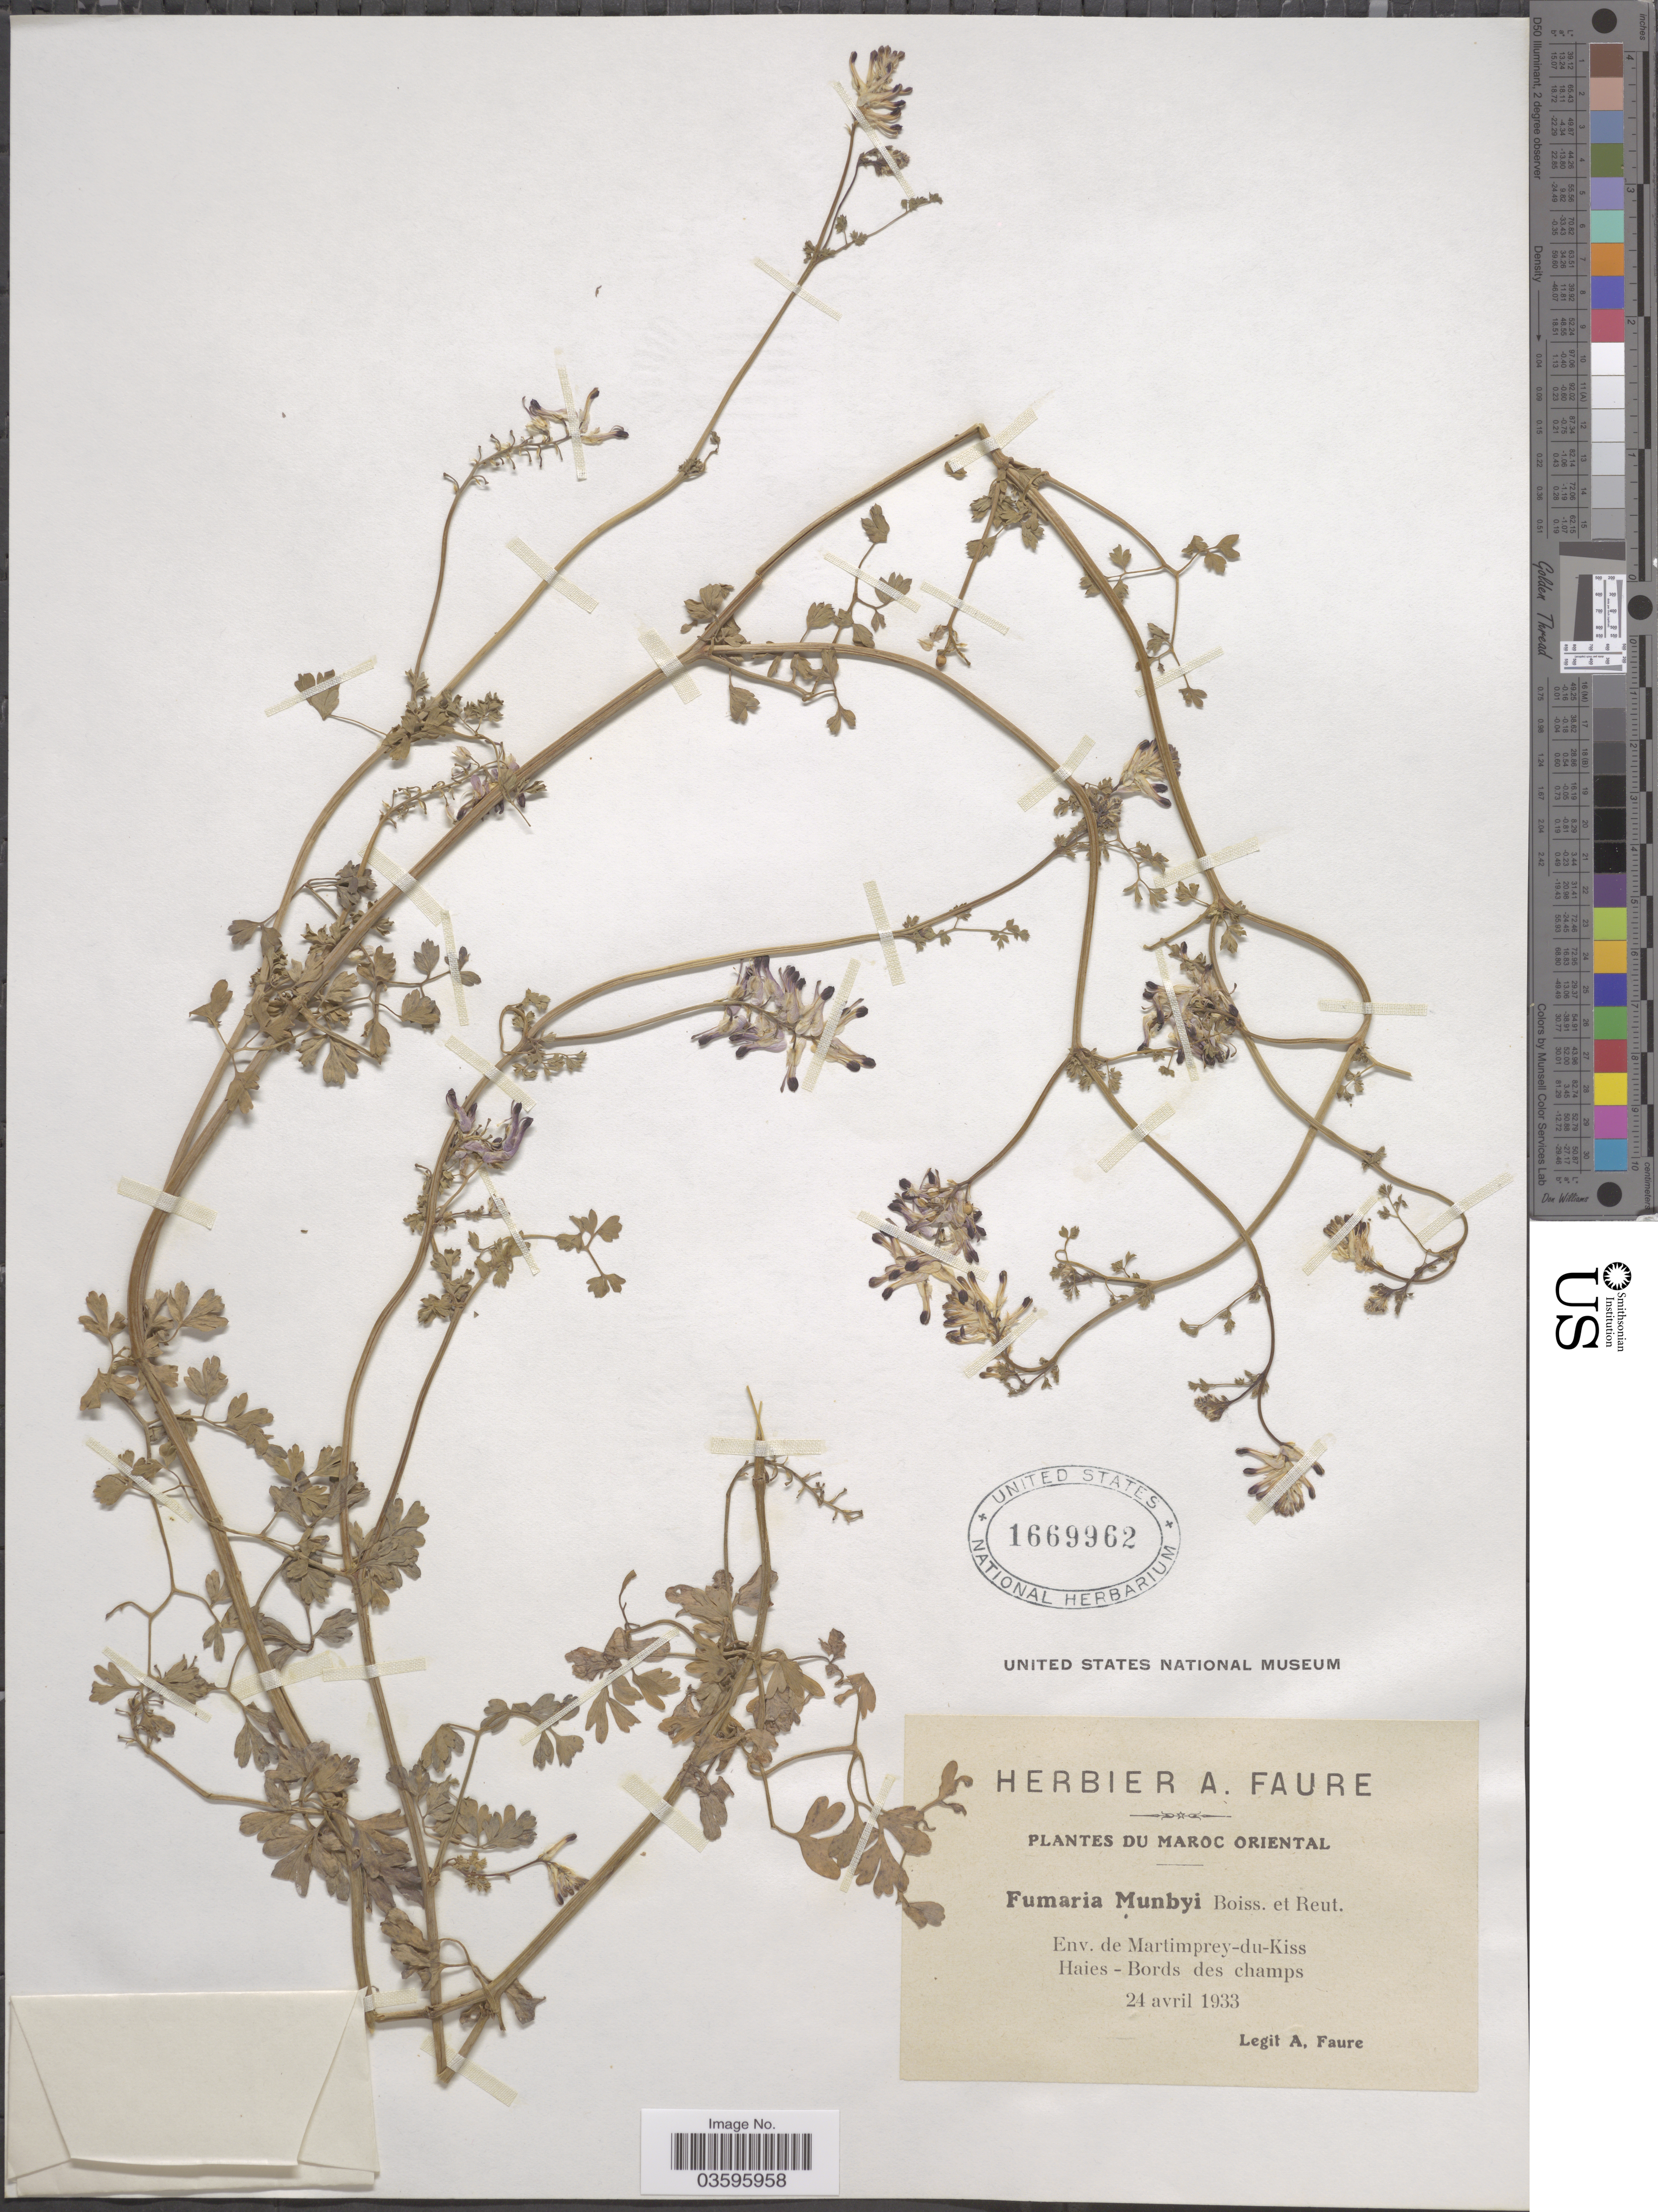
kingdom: Plantae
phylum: Tracheophyta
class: Magnoliopsida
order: Ranunculales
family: Papaveraceae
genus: Fumaria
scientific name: Fumaria munbyi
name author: Boiss. & Reut.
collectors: A. Faure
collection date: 1933-04-24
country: Morocco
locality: Maroc Oriental. Env. de Martimprey-du-Kiss. Haies - Bords des champs.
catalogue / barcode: US 1669962